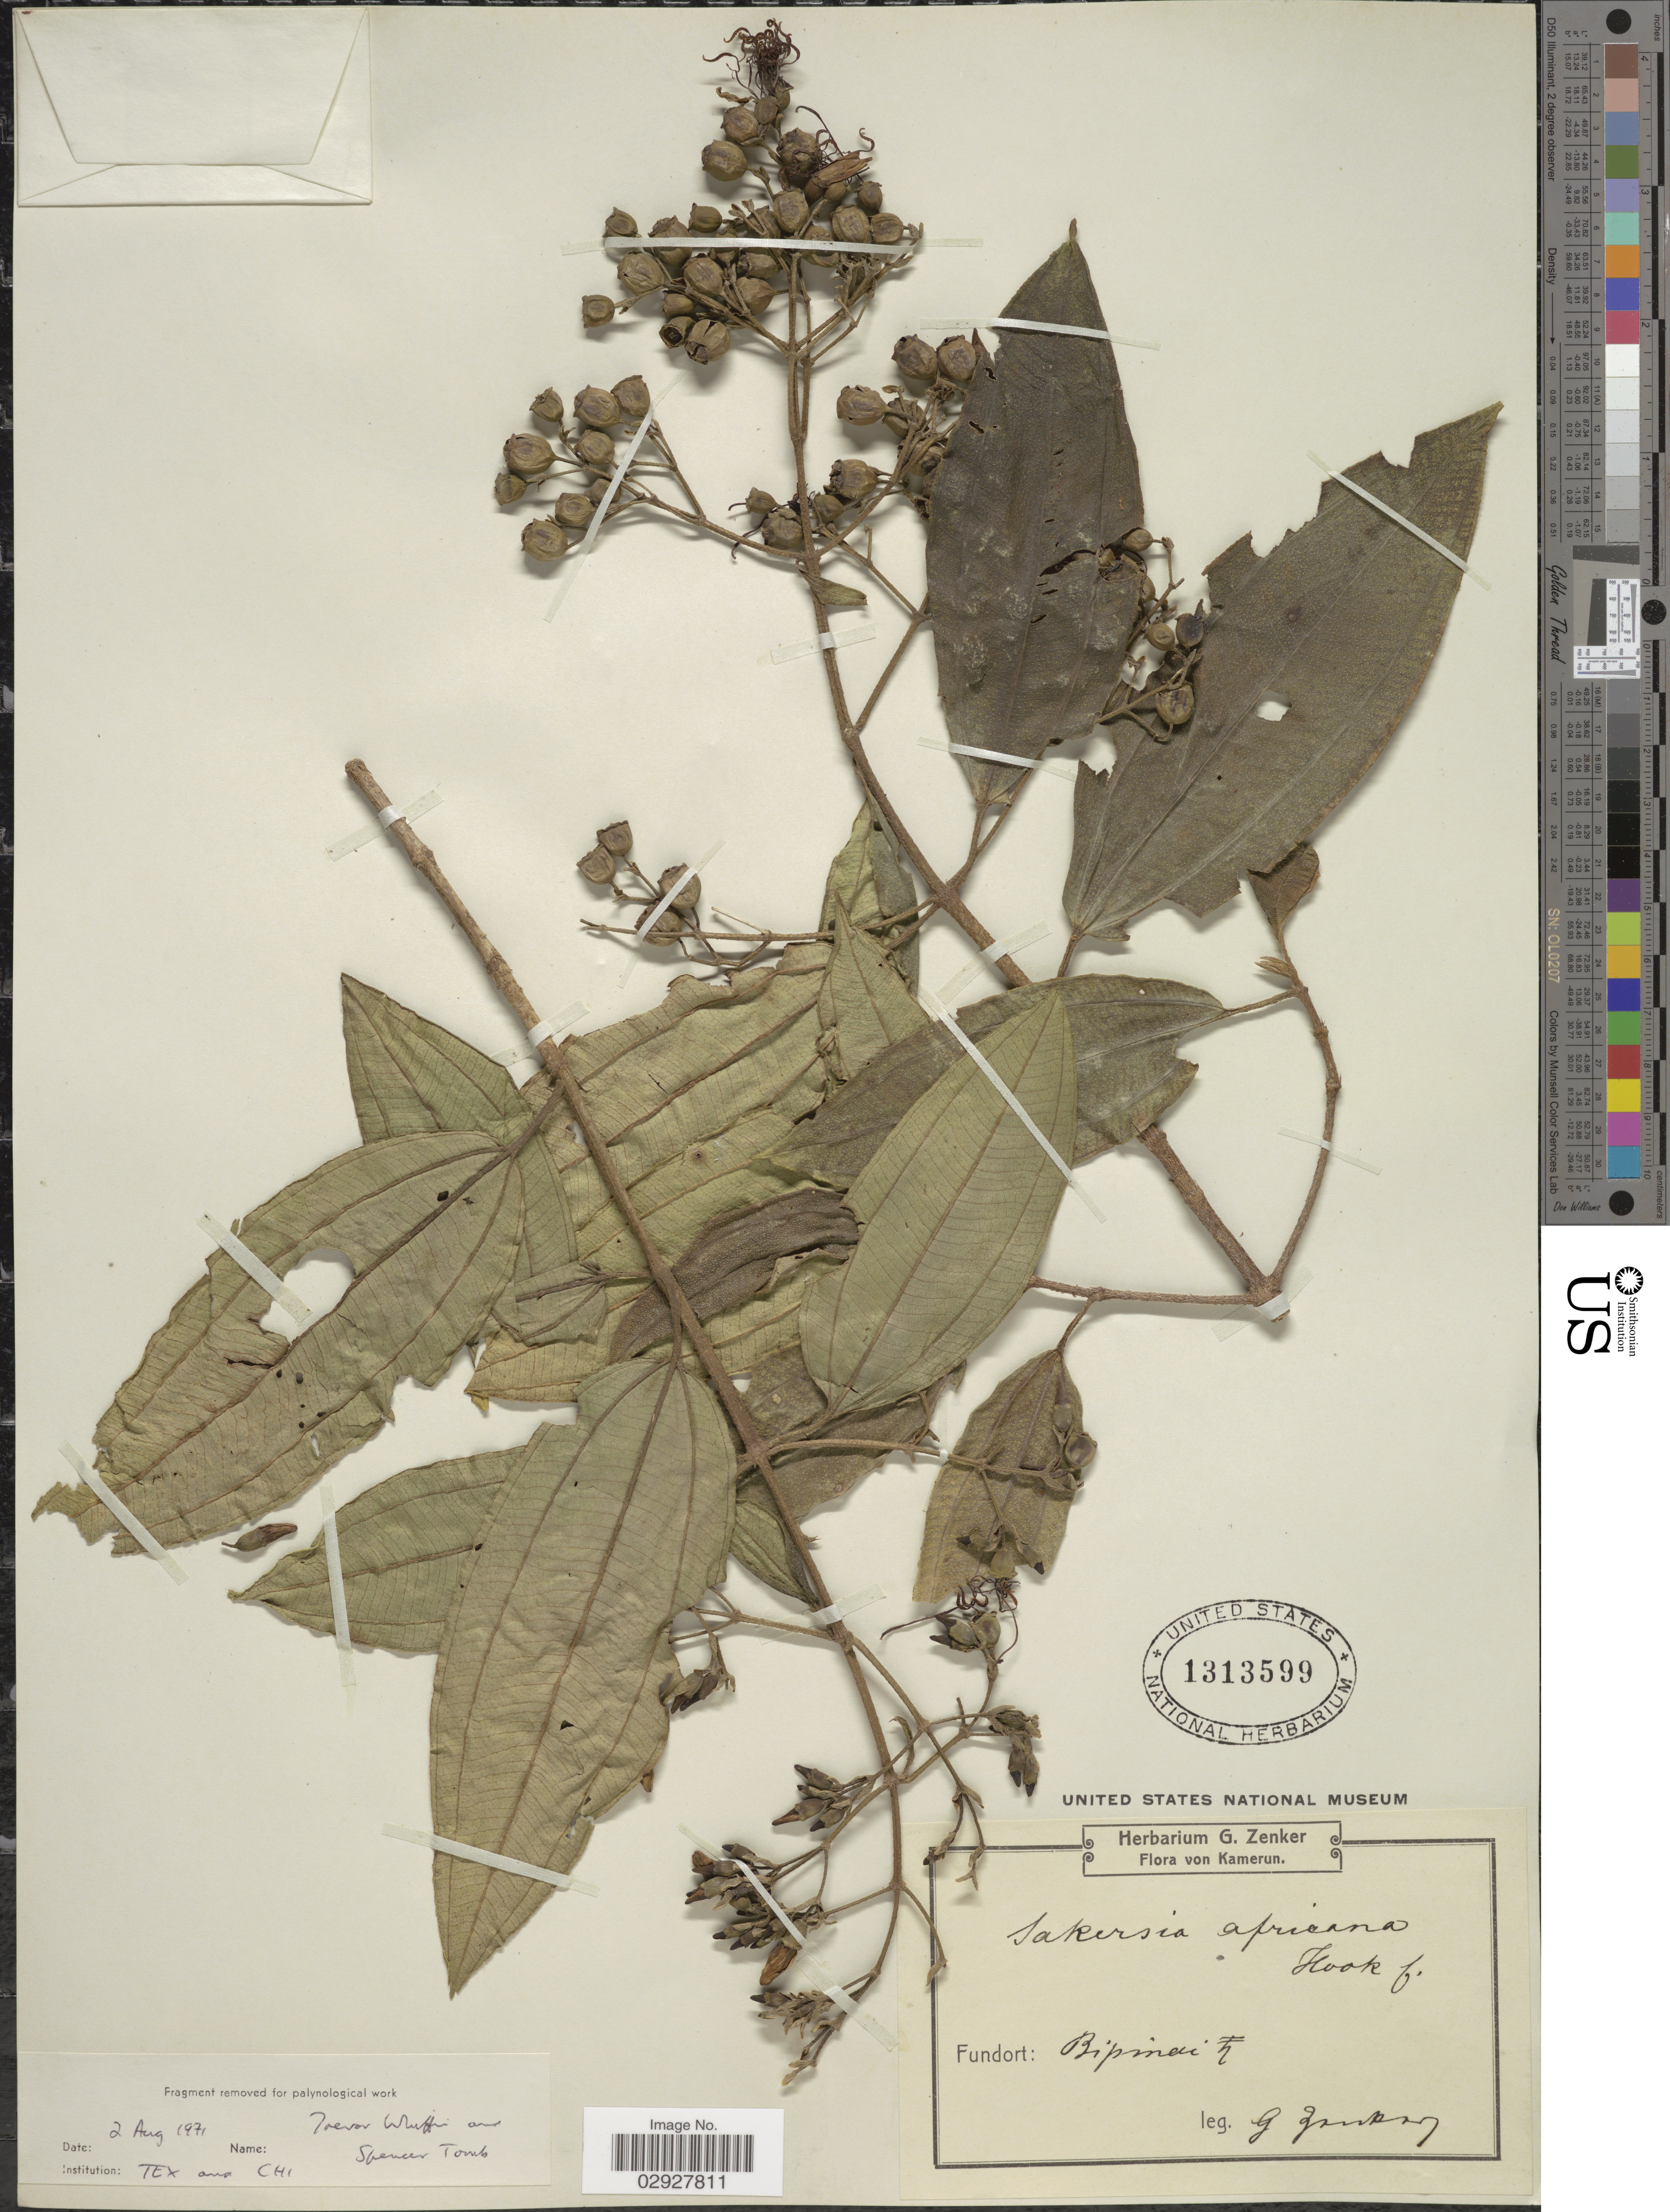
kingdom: Plantae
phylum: Tracheophyta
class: Magnoliopsida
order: Myrtales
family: Melastomataceae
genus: Dichaetanthera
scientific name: Dichaetanthera africana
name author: (Hook. f.) Jacq.-Fél.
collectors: G. A. Zenker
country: Cameroon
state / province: Sud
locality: Kamerun. Bipindi.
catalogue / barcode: US 1313599